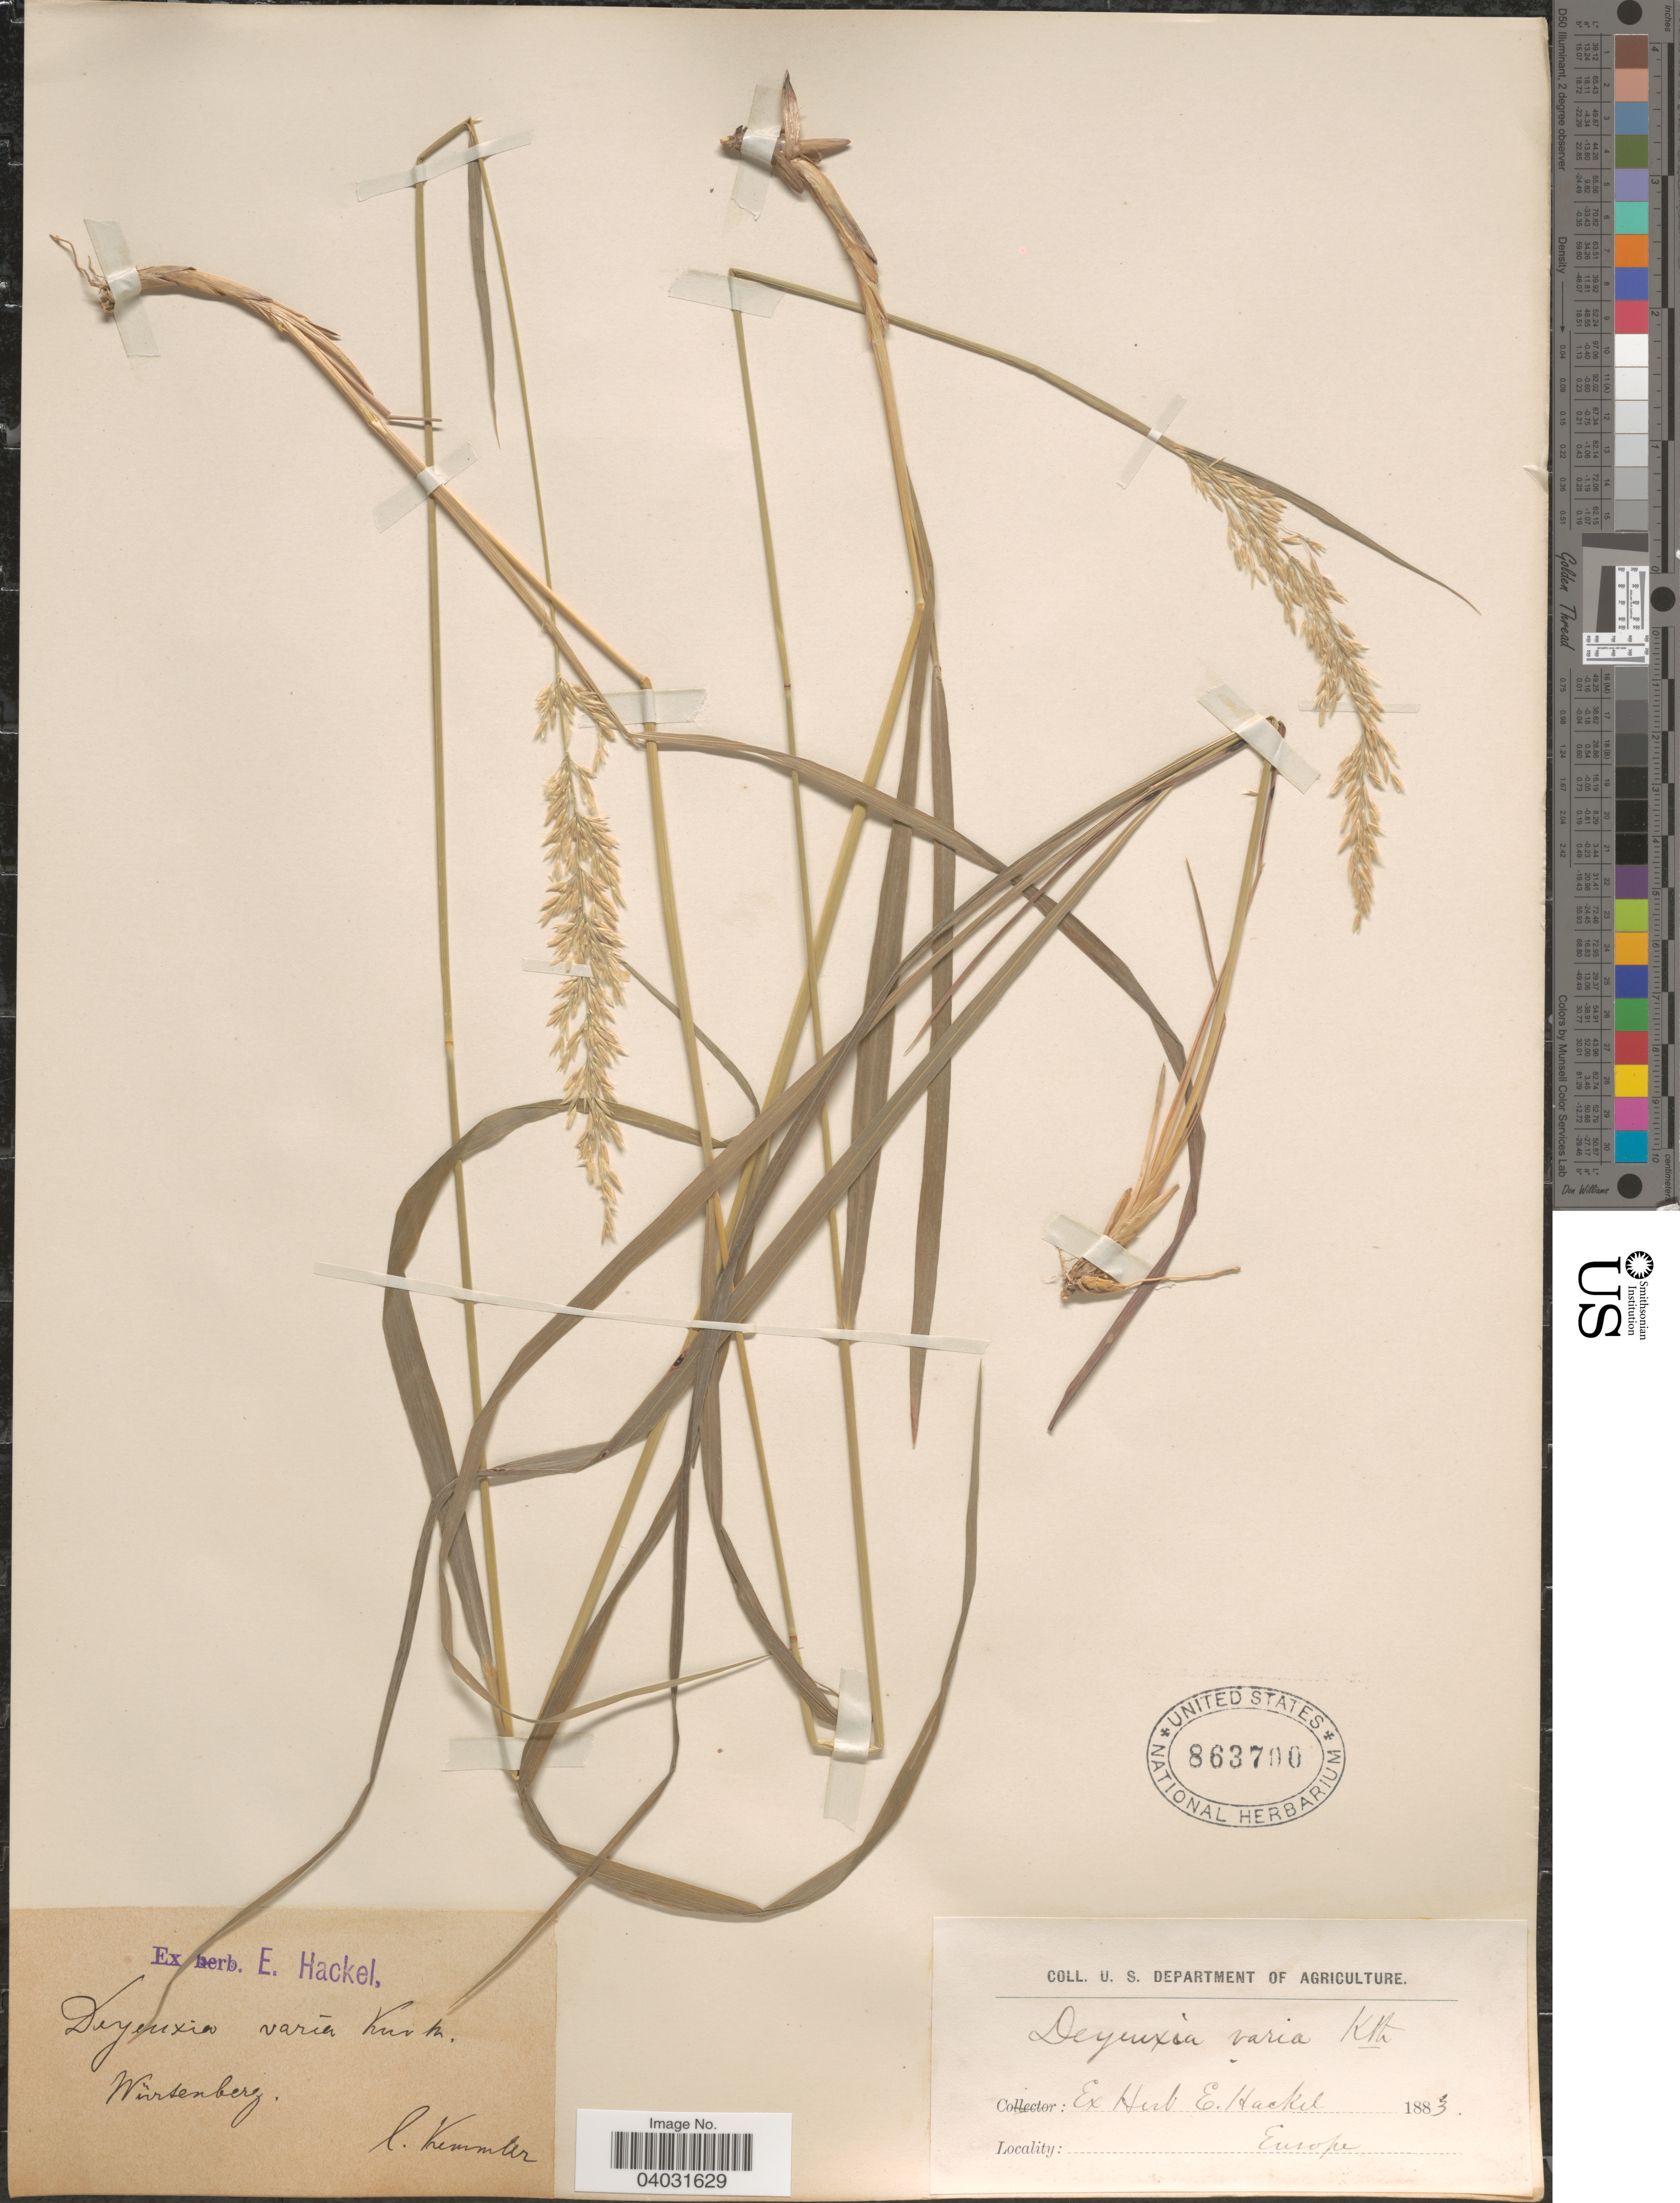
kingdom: Plantae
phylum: Tracheophyta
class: Liliopsida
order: Poales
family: Poaceae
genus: Calamagrostis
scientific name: Calamagrostis varia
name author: Host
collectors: -. Kemmler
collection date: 1883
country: Germany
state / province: Baden-Württemberg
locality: Würtenberg.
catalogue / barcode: US 863700